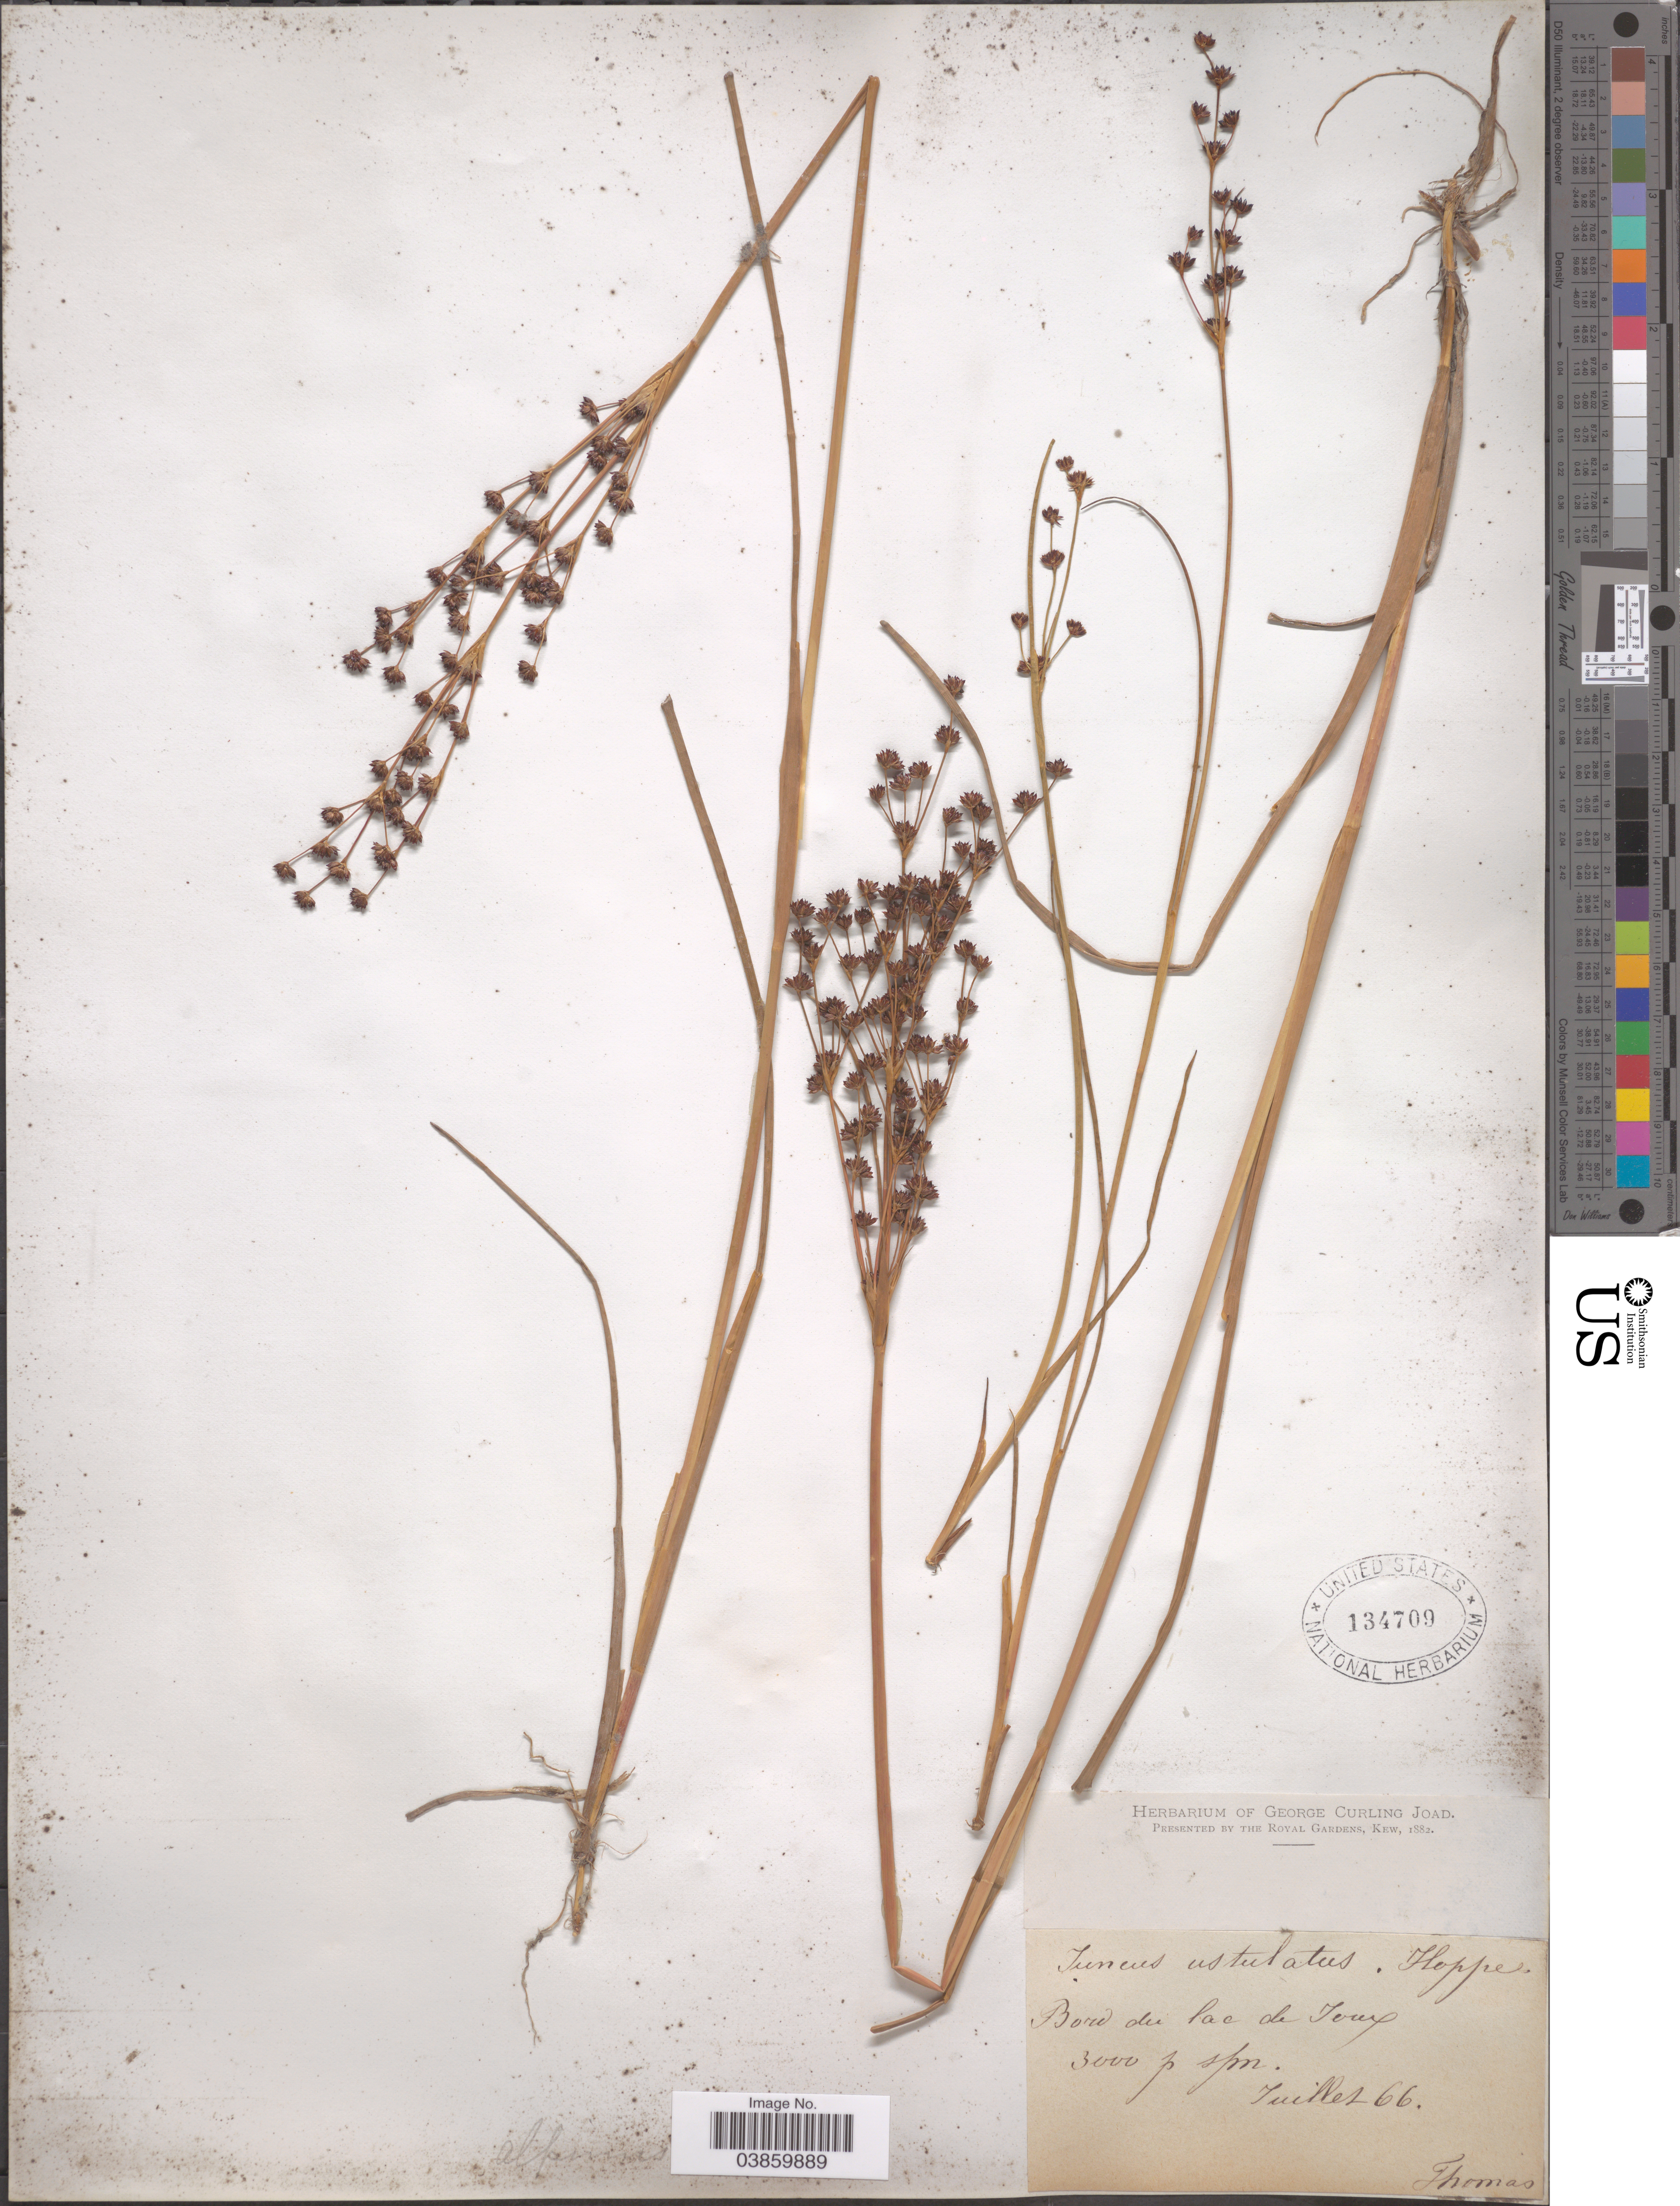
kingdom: Plantae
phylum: Tracheophyta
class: Liliopsida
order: Poales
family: Juncaceae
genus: Juncus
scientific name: Juncus alpinus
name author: Vill.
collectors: -- Thomas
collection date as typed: Transcribed d/m/y: /7/66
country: Switzerland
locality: Bord du Lac de Joux.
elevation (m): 3000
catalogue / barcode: US 134709